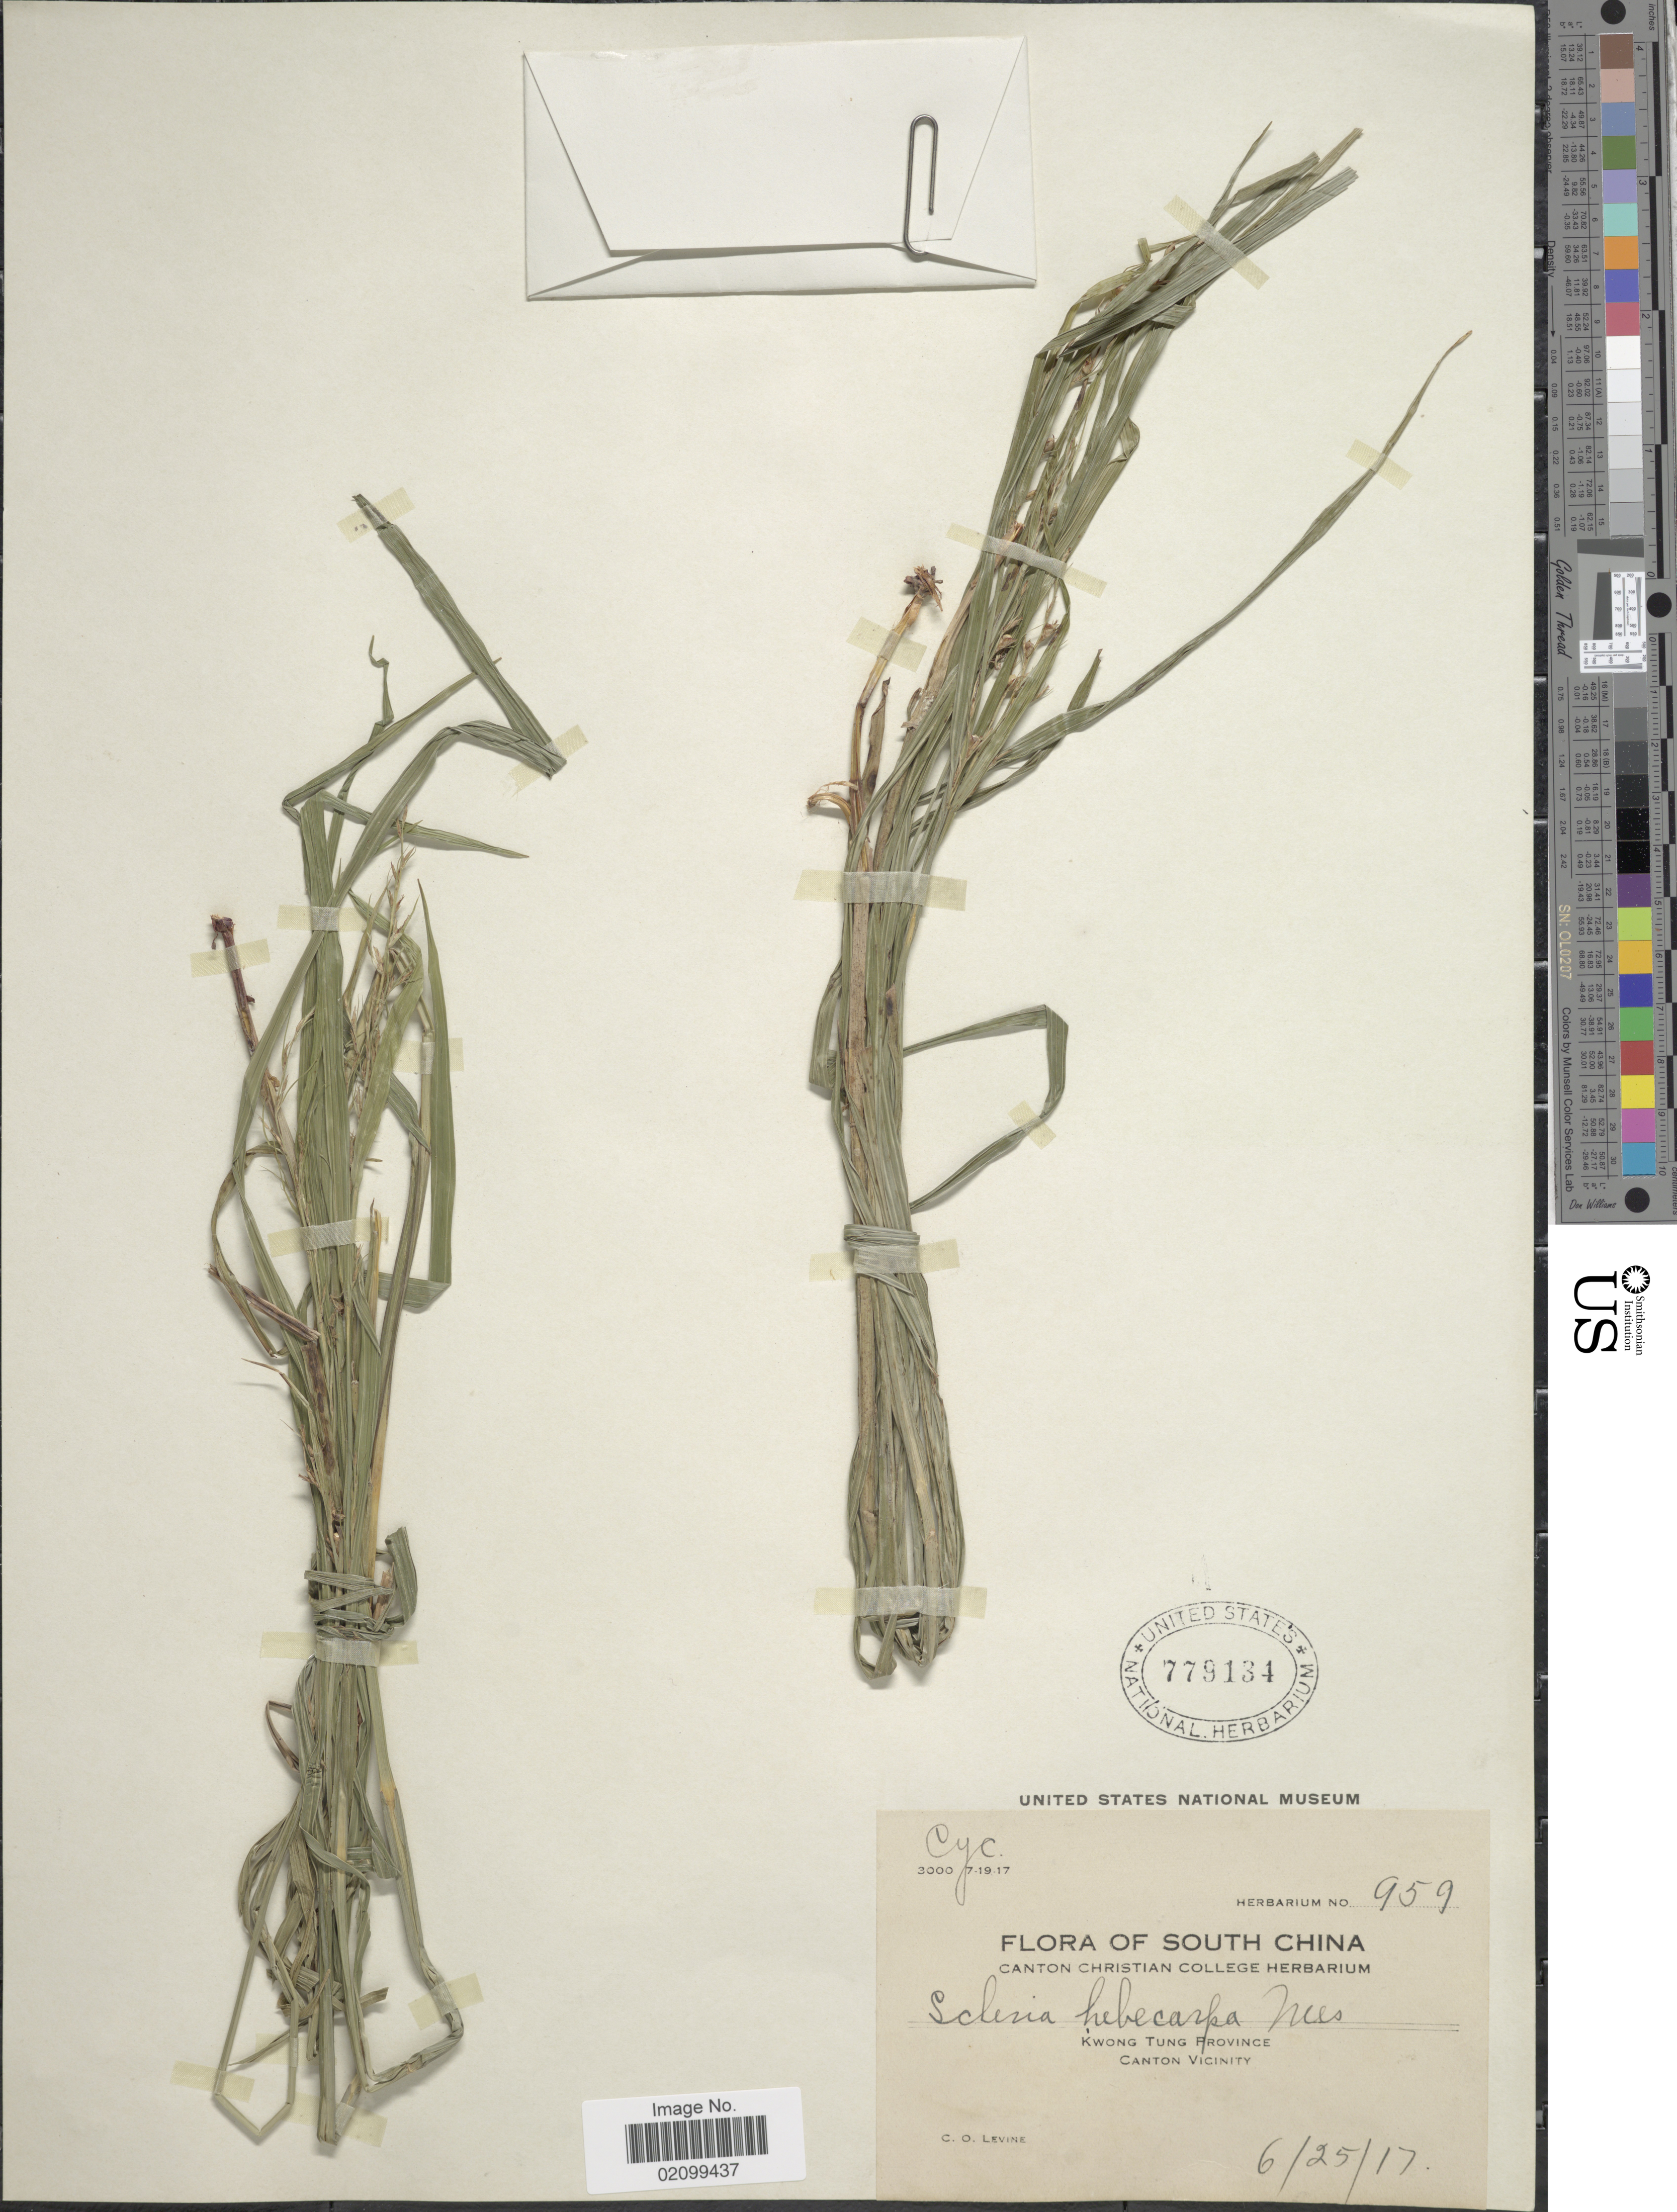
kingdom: Plantae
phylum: Tracheophyta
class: Liliopsida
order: Poales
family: Cyperaceae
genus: Scleria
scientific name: Scleria levis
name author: Retz.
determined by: Strong, Mark T., (BOT), Smithsonian Institution - National Museum of Natural History (UNITED STATES)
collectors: C. O. Levine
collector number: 959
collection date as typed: Transcribed d/m/y: 25/6/17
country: China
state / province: Guangdong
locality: Kwong Tung Province, Canton Vicinity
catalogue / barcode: US 779134